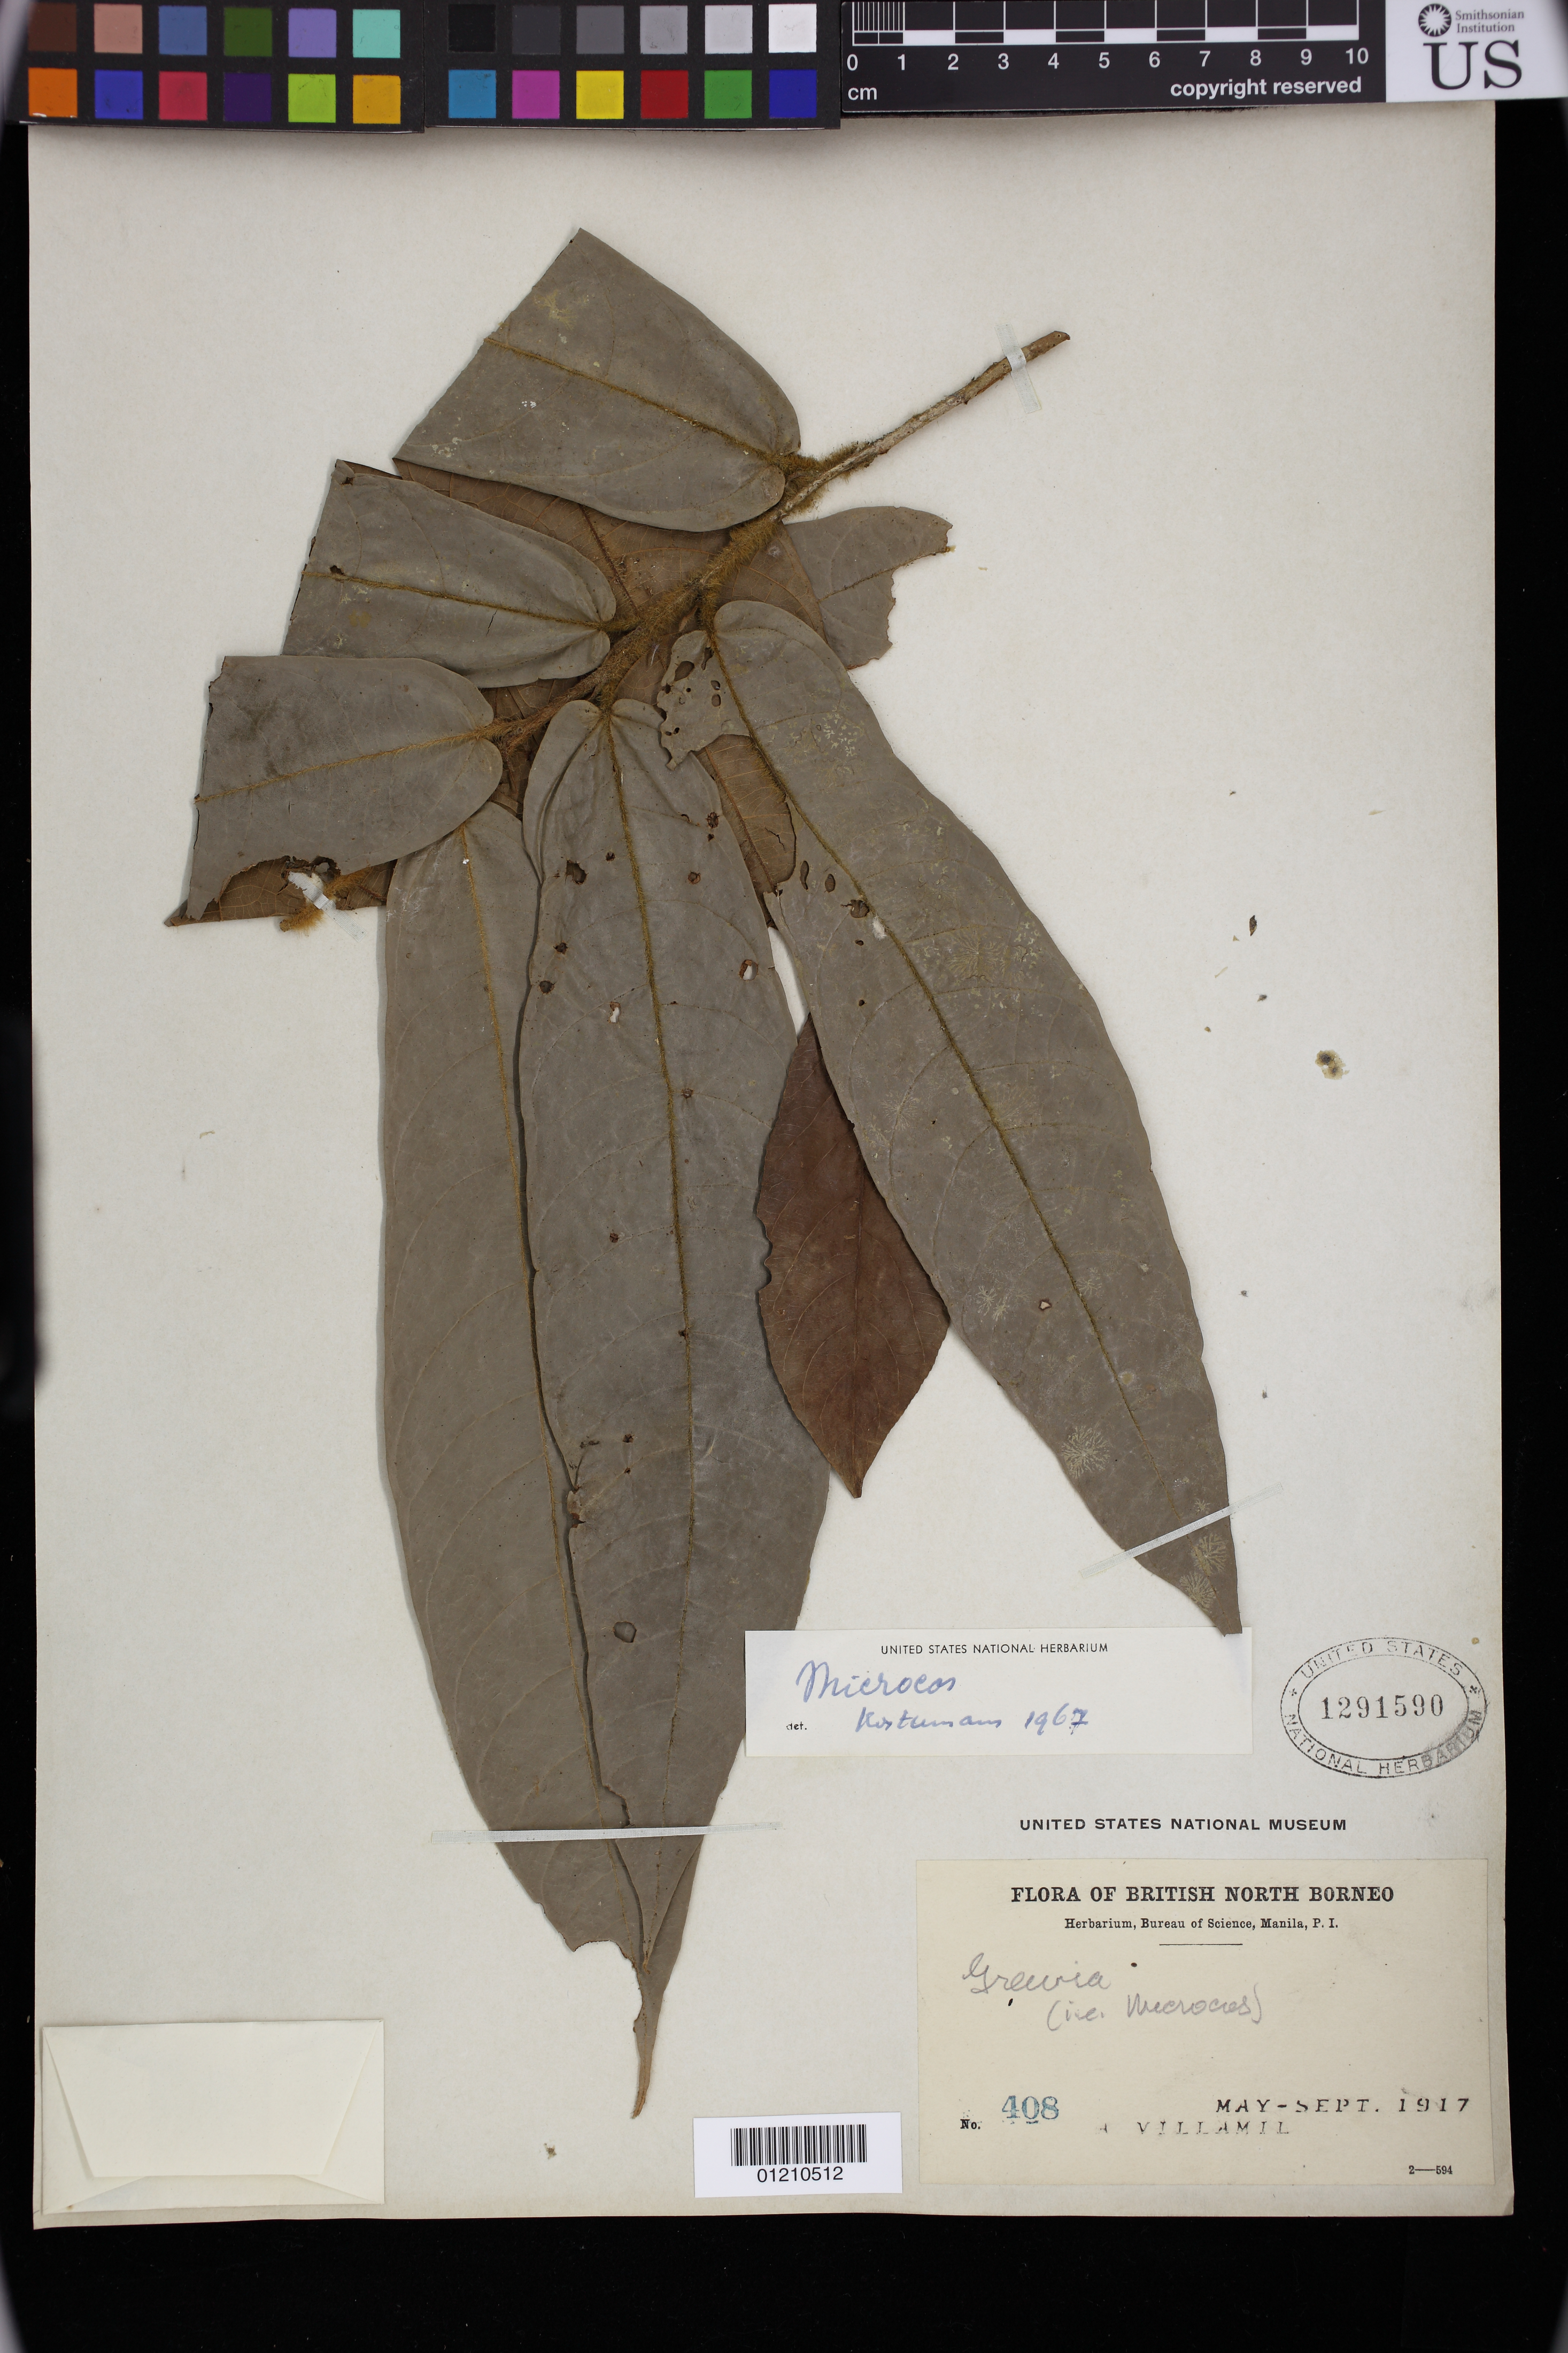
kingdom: Plantae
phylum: Tracheophyta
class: Magnoliopsida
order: Malvales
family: Malvaceae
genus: Microcos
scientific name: Microcos sp.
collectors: A. Villamil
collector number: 408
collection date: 1917-05/1917-09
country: Malaysia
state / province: Sabah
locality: British North Borneo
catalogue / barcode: US 1291590